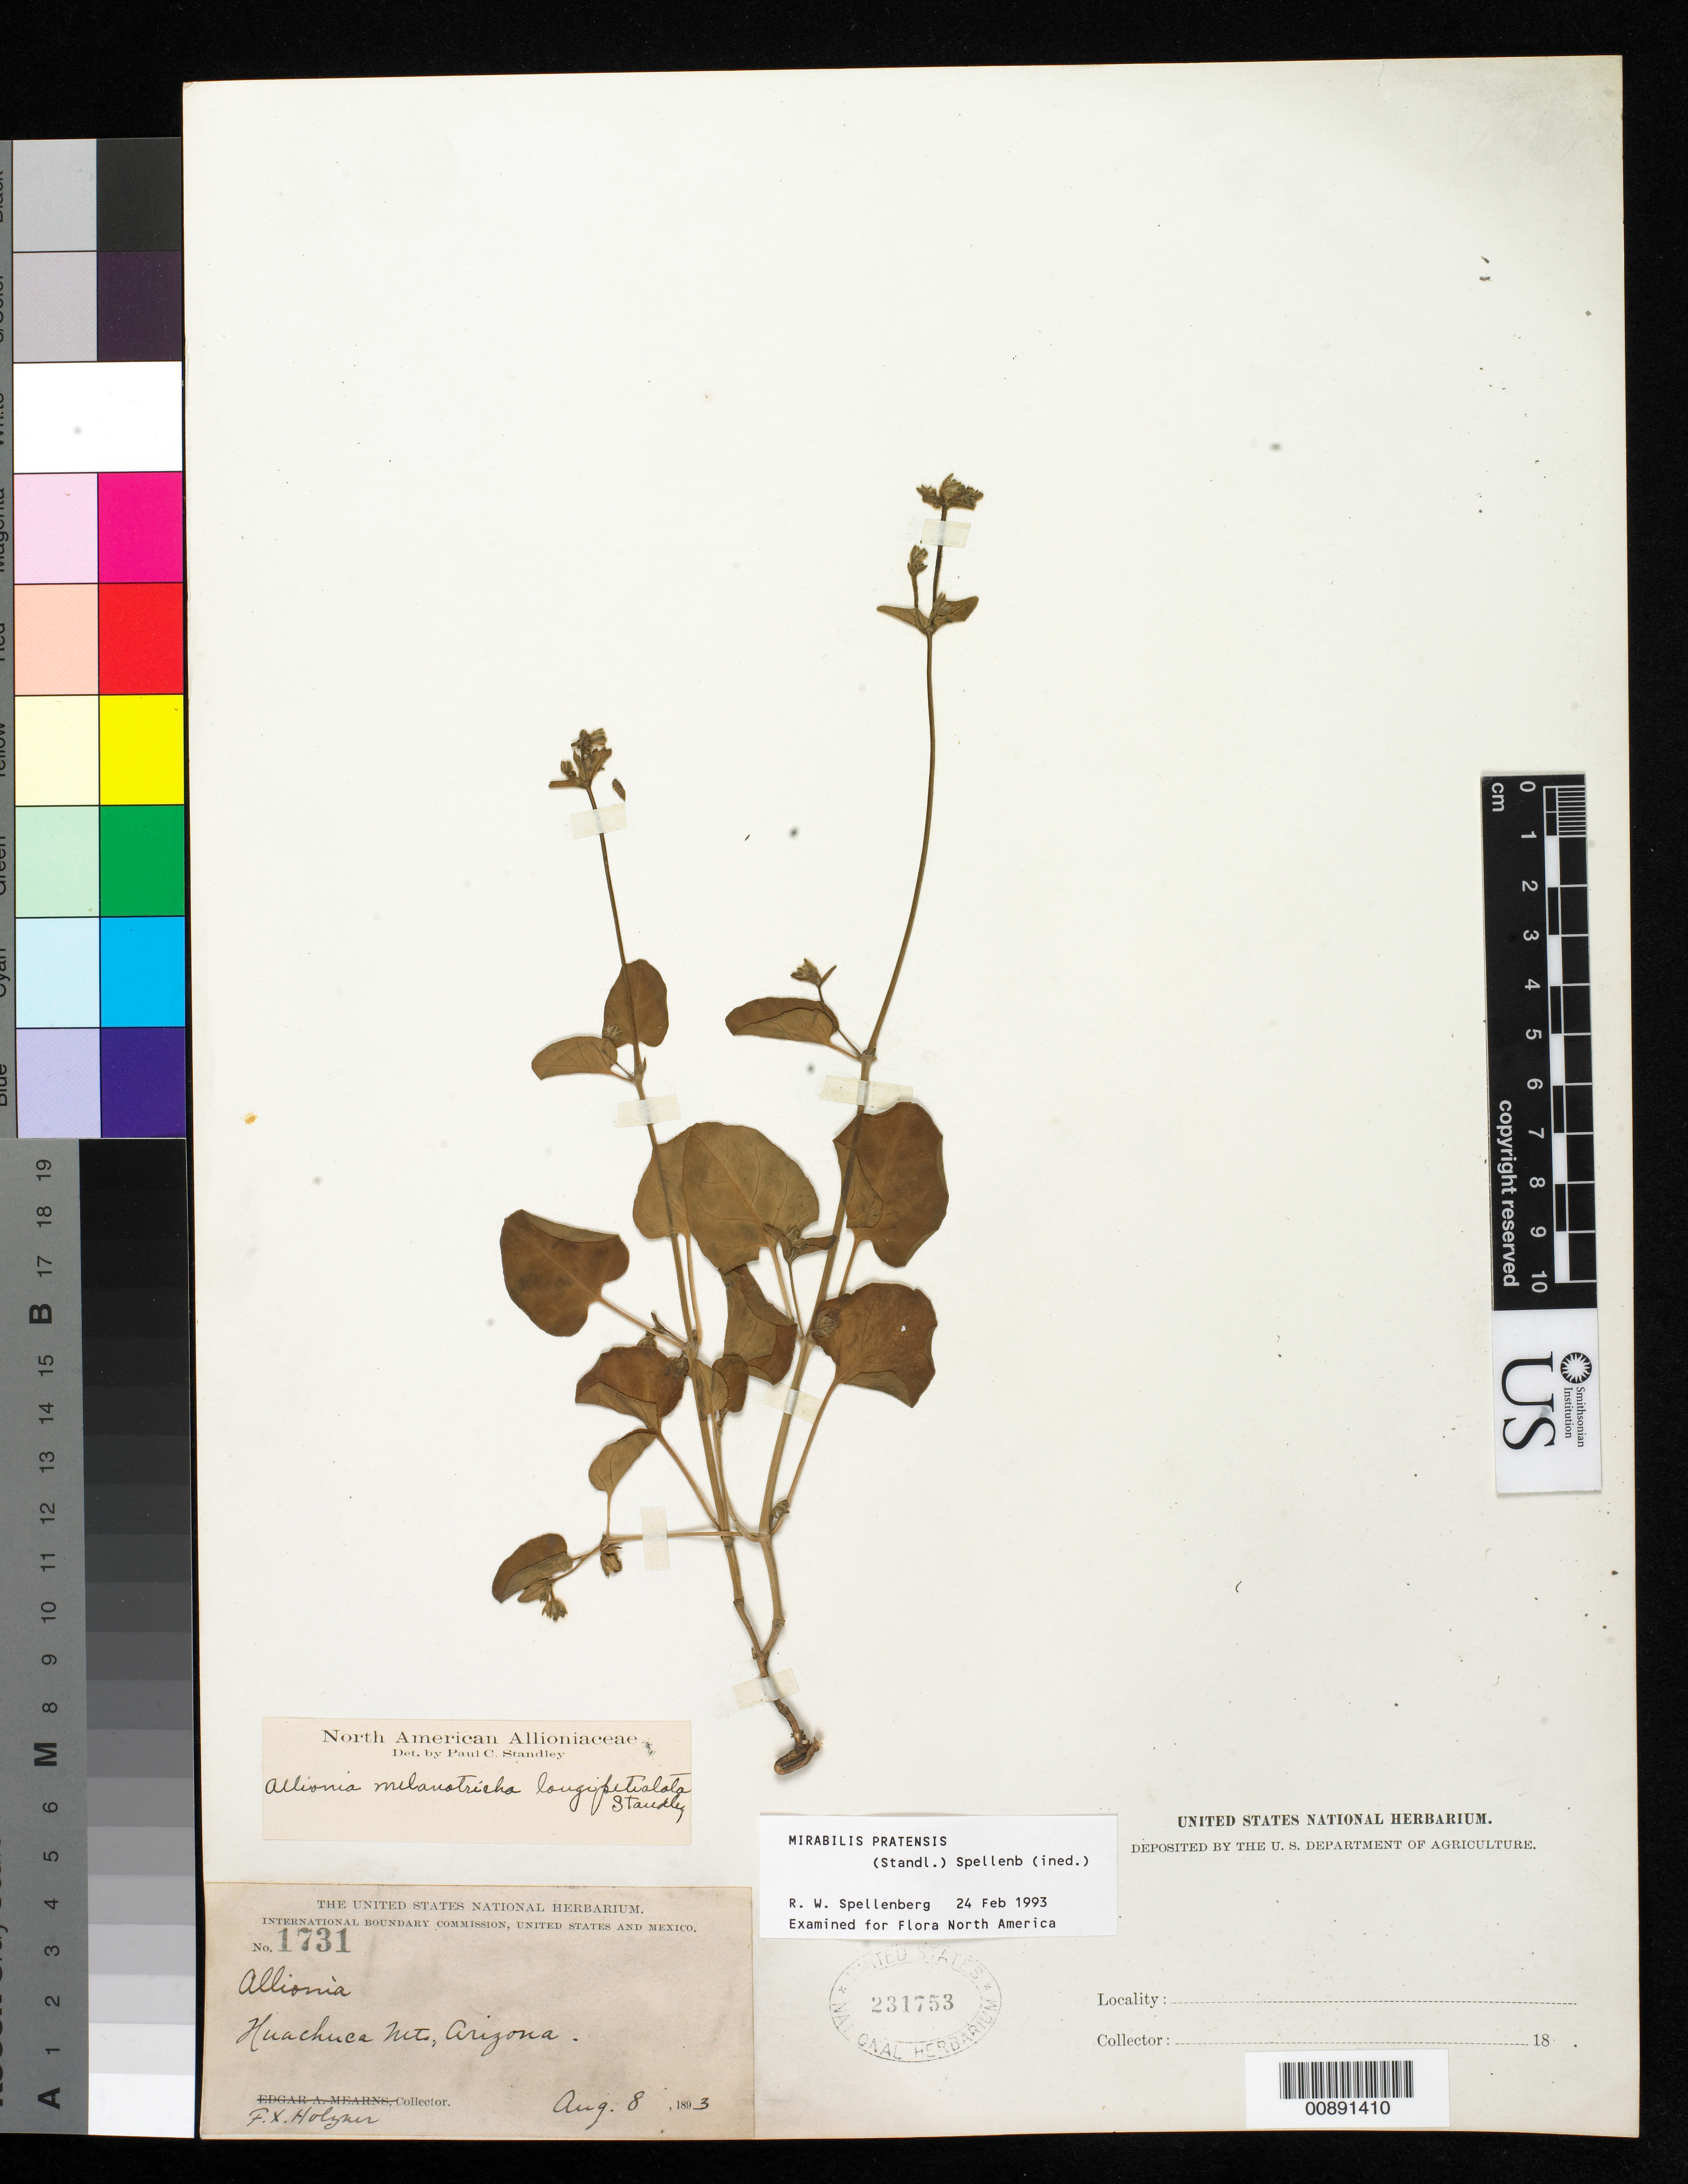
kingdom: Plantae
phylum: Tracheophyta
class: Magnoliopsida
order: Caryophyllales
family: Nyctaginaceae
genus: Mirabilis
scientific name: Mirabilis pratensis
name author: (Standl.) Spellenb.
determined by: Spellenberg, R. W.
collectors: F. X. Holzner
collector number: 1731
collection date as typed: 08 Aug 1893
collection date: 1893-08-08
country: United States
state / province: Arizona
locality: Huachuca Mts.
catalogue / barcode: US 231753